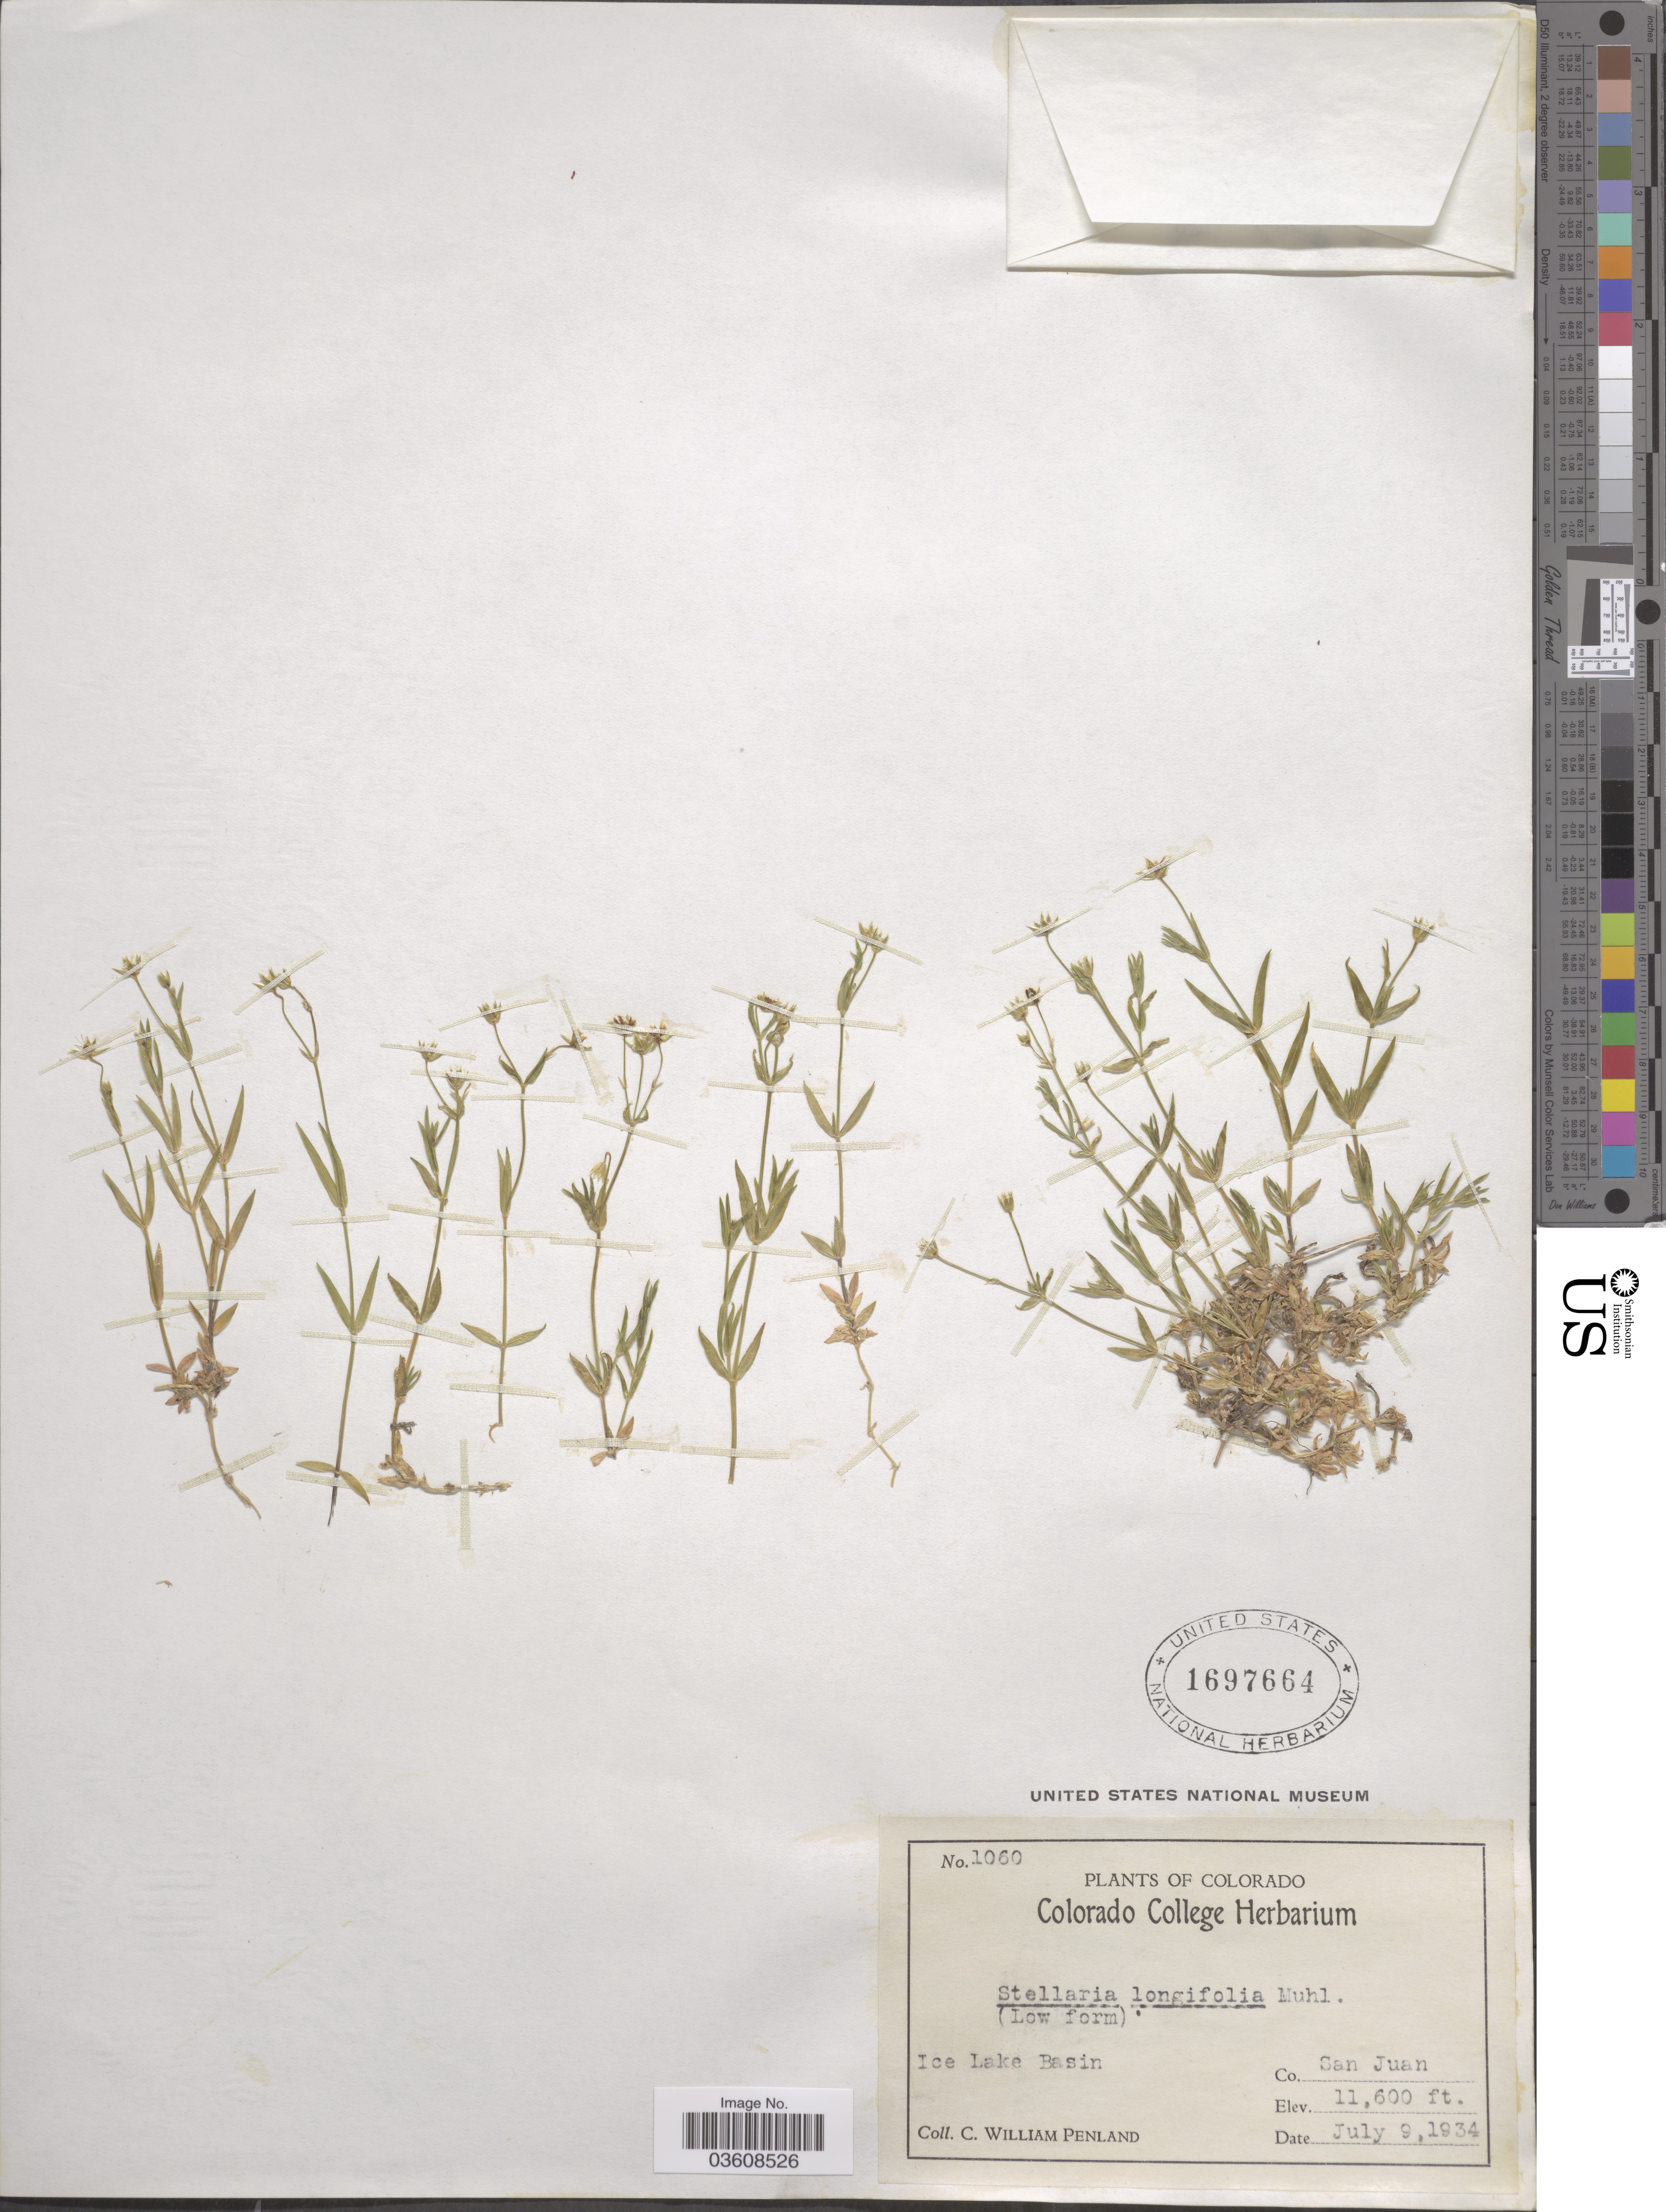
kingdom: Plantae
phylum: Tracheophyta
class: Magnoliopsida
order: Caryophyllales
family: Caryophyllaceae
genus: Stellaria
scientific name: Stellaria longifolia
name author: Muhl. ex Willd.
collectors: C. W. Penland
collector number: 1060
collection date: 1934-07-09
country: United States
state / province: Colorado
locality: Ice Lake Basin. Co. San Juan.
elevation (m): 3536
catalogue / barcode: US 1697664